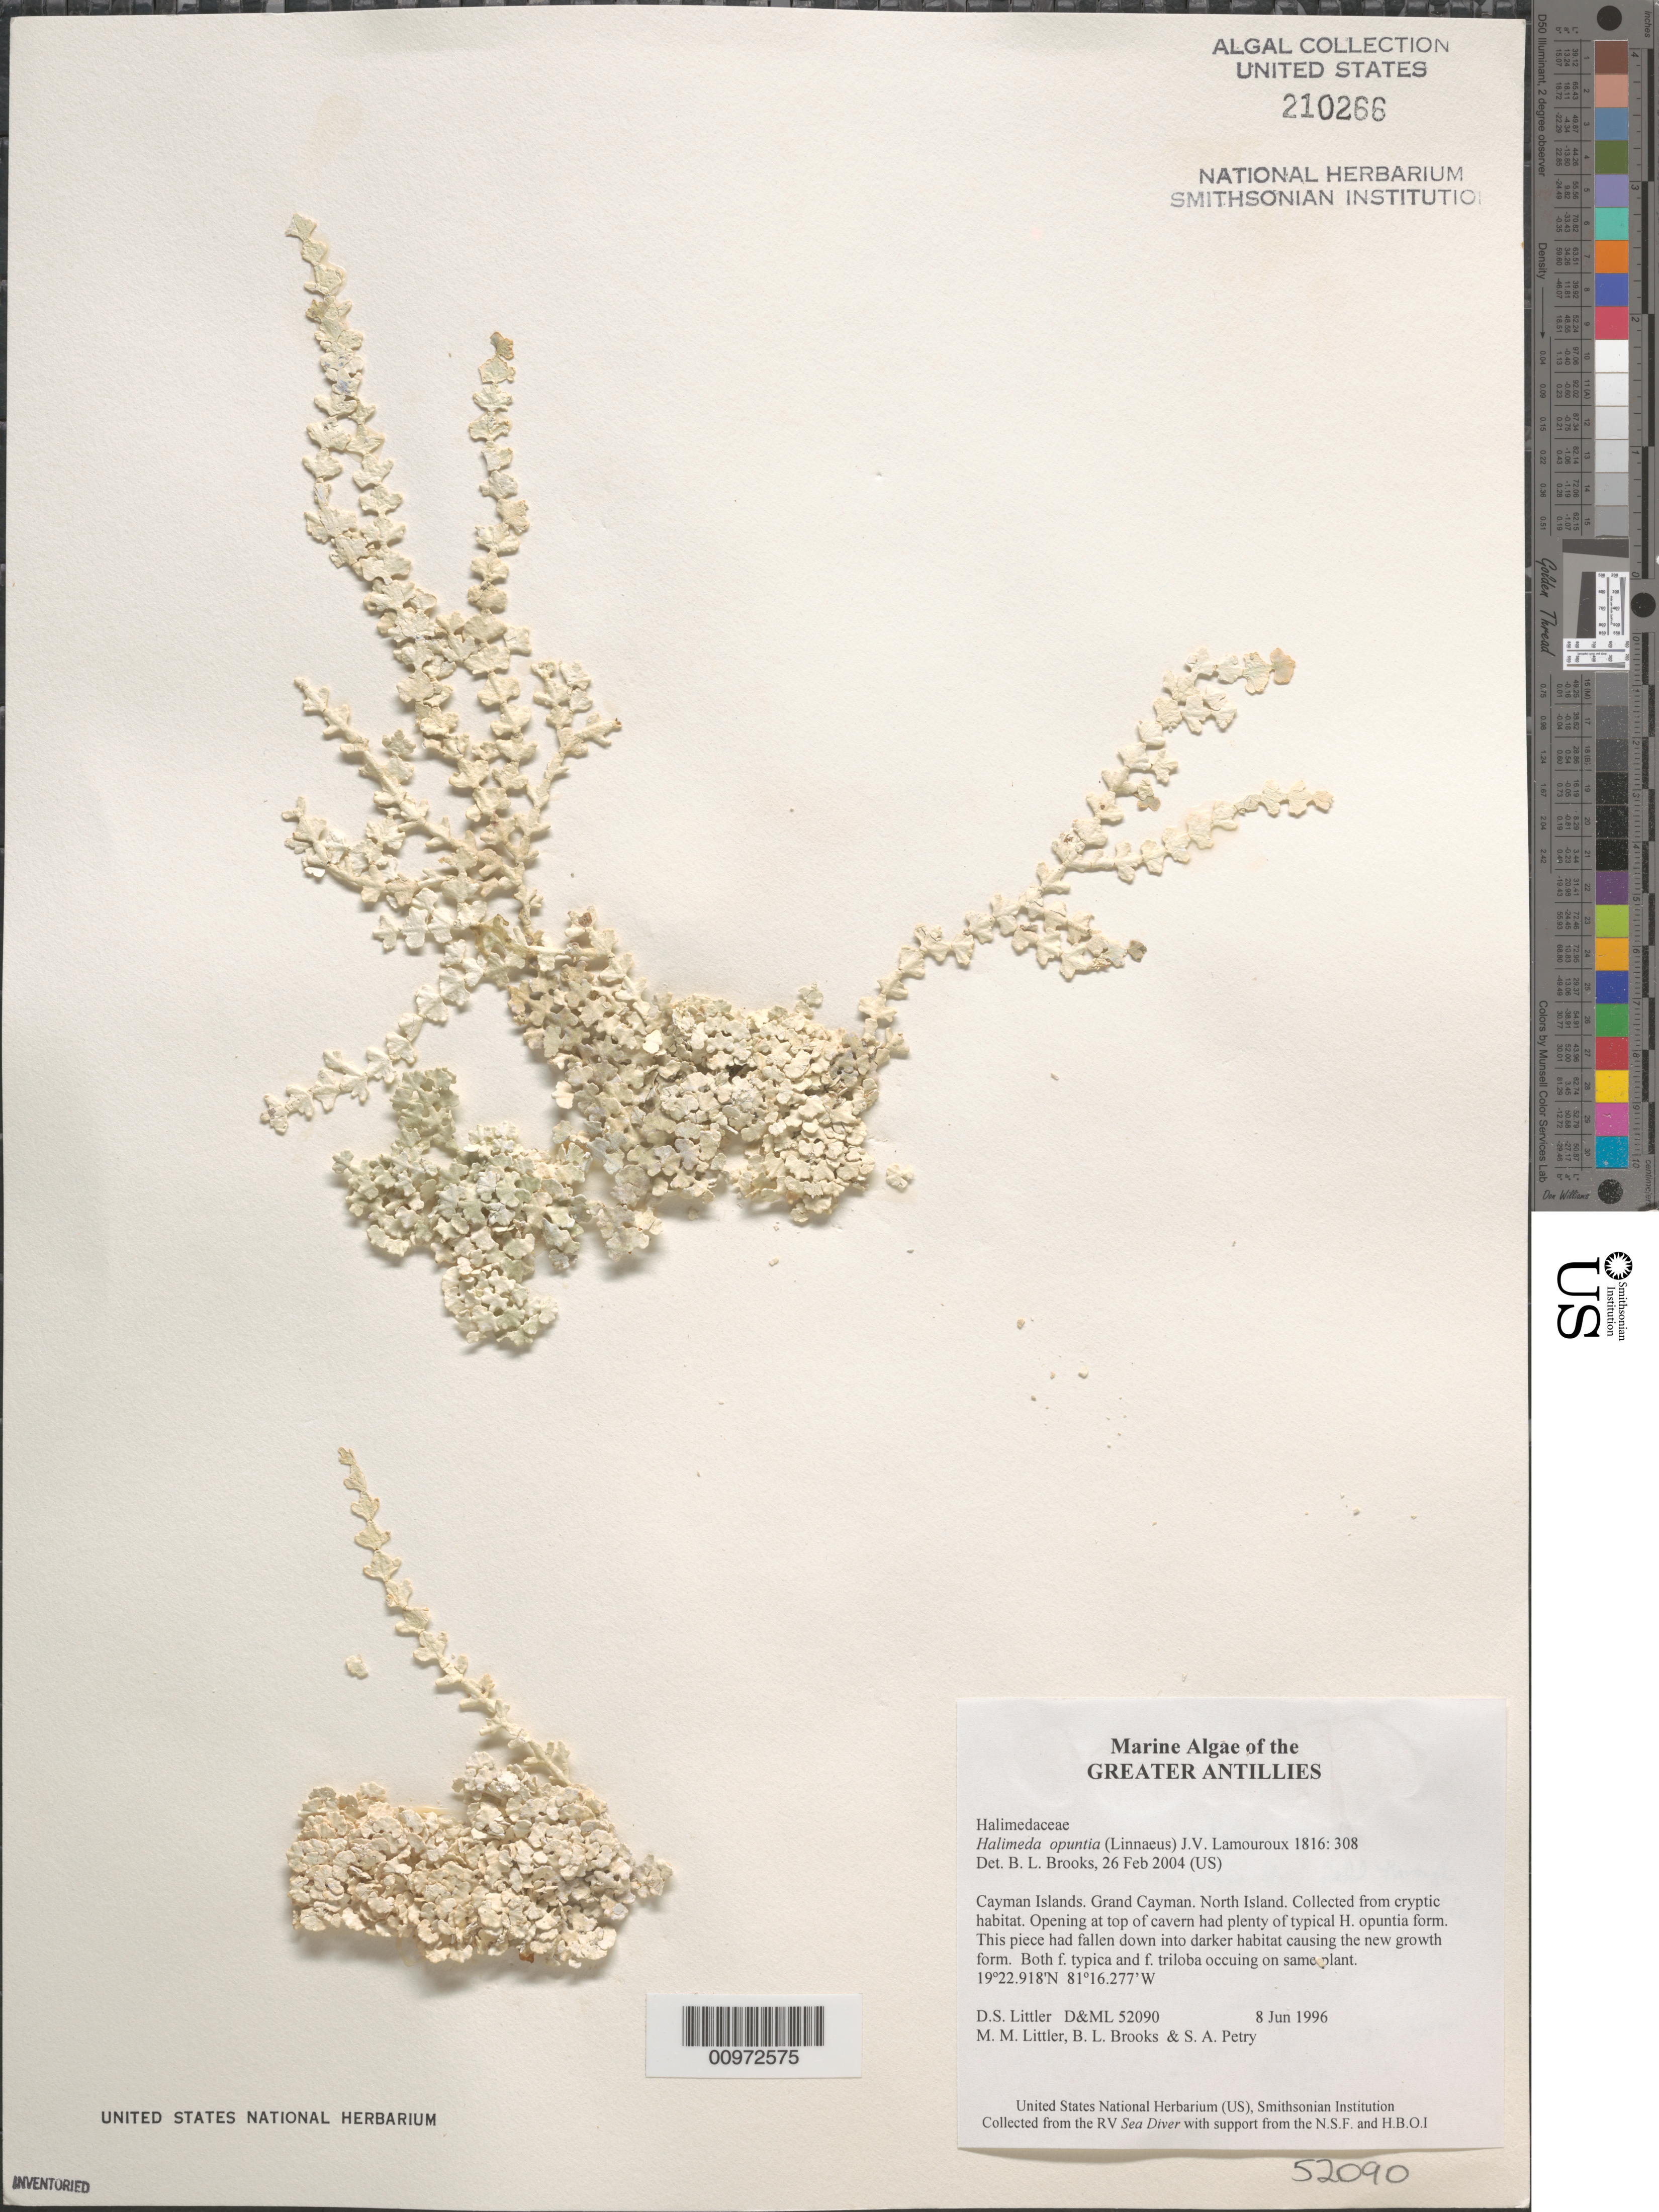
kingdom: Plantae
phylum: Chlorophyta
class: Ulvophyceae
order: Bryopsidales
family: Halimedaceae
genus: Halimeda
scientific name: Halimeda opuntia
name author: (L.) J.V.Lamouroux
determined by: Brooks, B. L., (BOT), Smithsonian Institution - National Museum of Natural History (UNITED STATES)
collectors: D. S. Littler, M. M. Littler, B. Brooks & S. Petry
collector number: D&ML 52090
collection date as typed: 08 Jun 1996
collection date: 1996-06-08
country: Cayman Islands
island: Grand Cayman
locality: North Island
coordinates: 19 22.918'N, 81 16.277'W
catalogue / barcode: US 210266